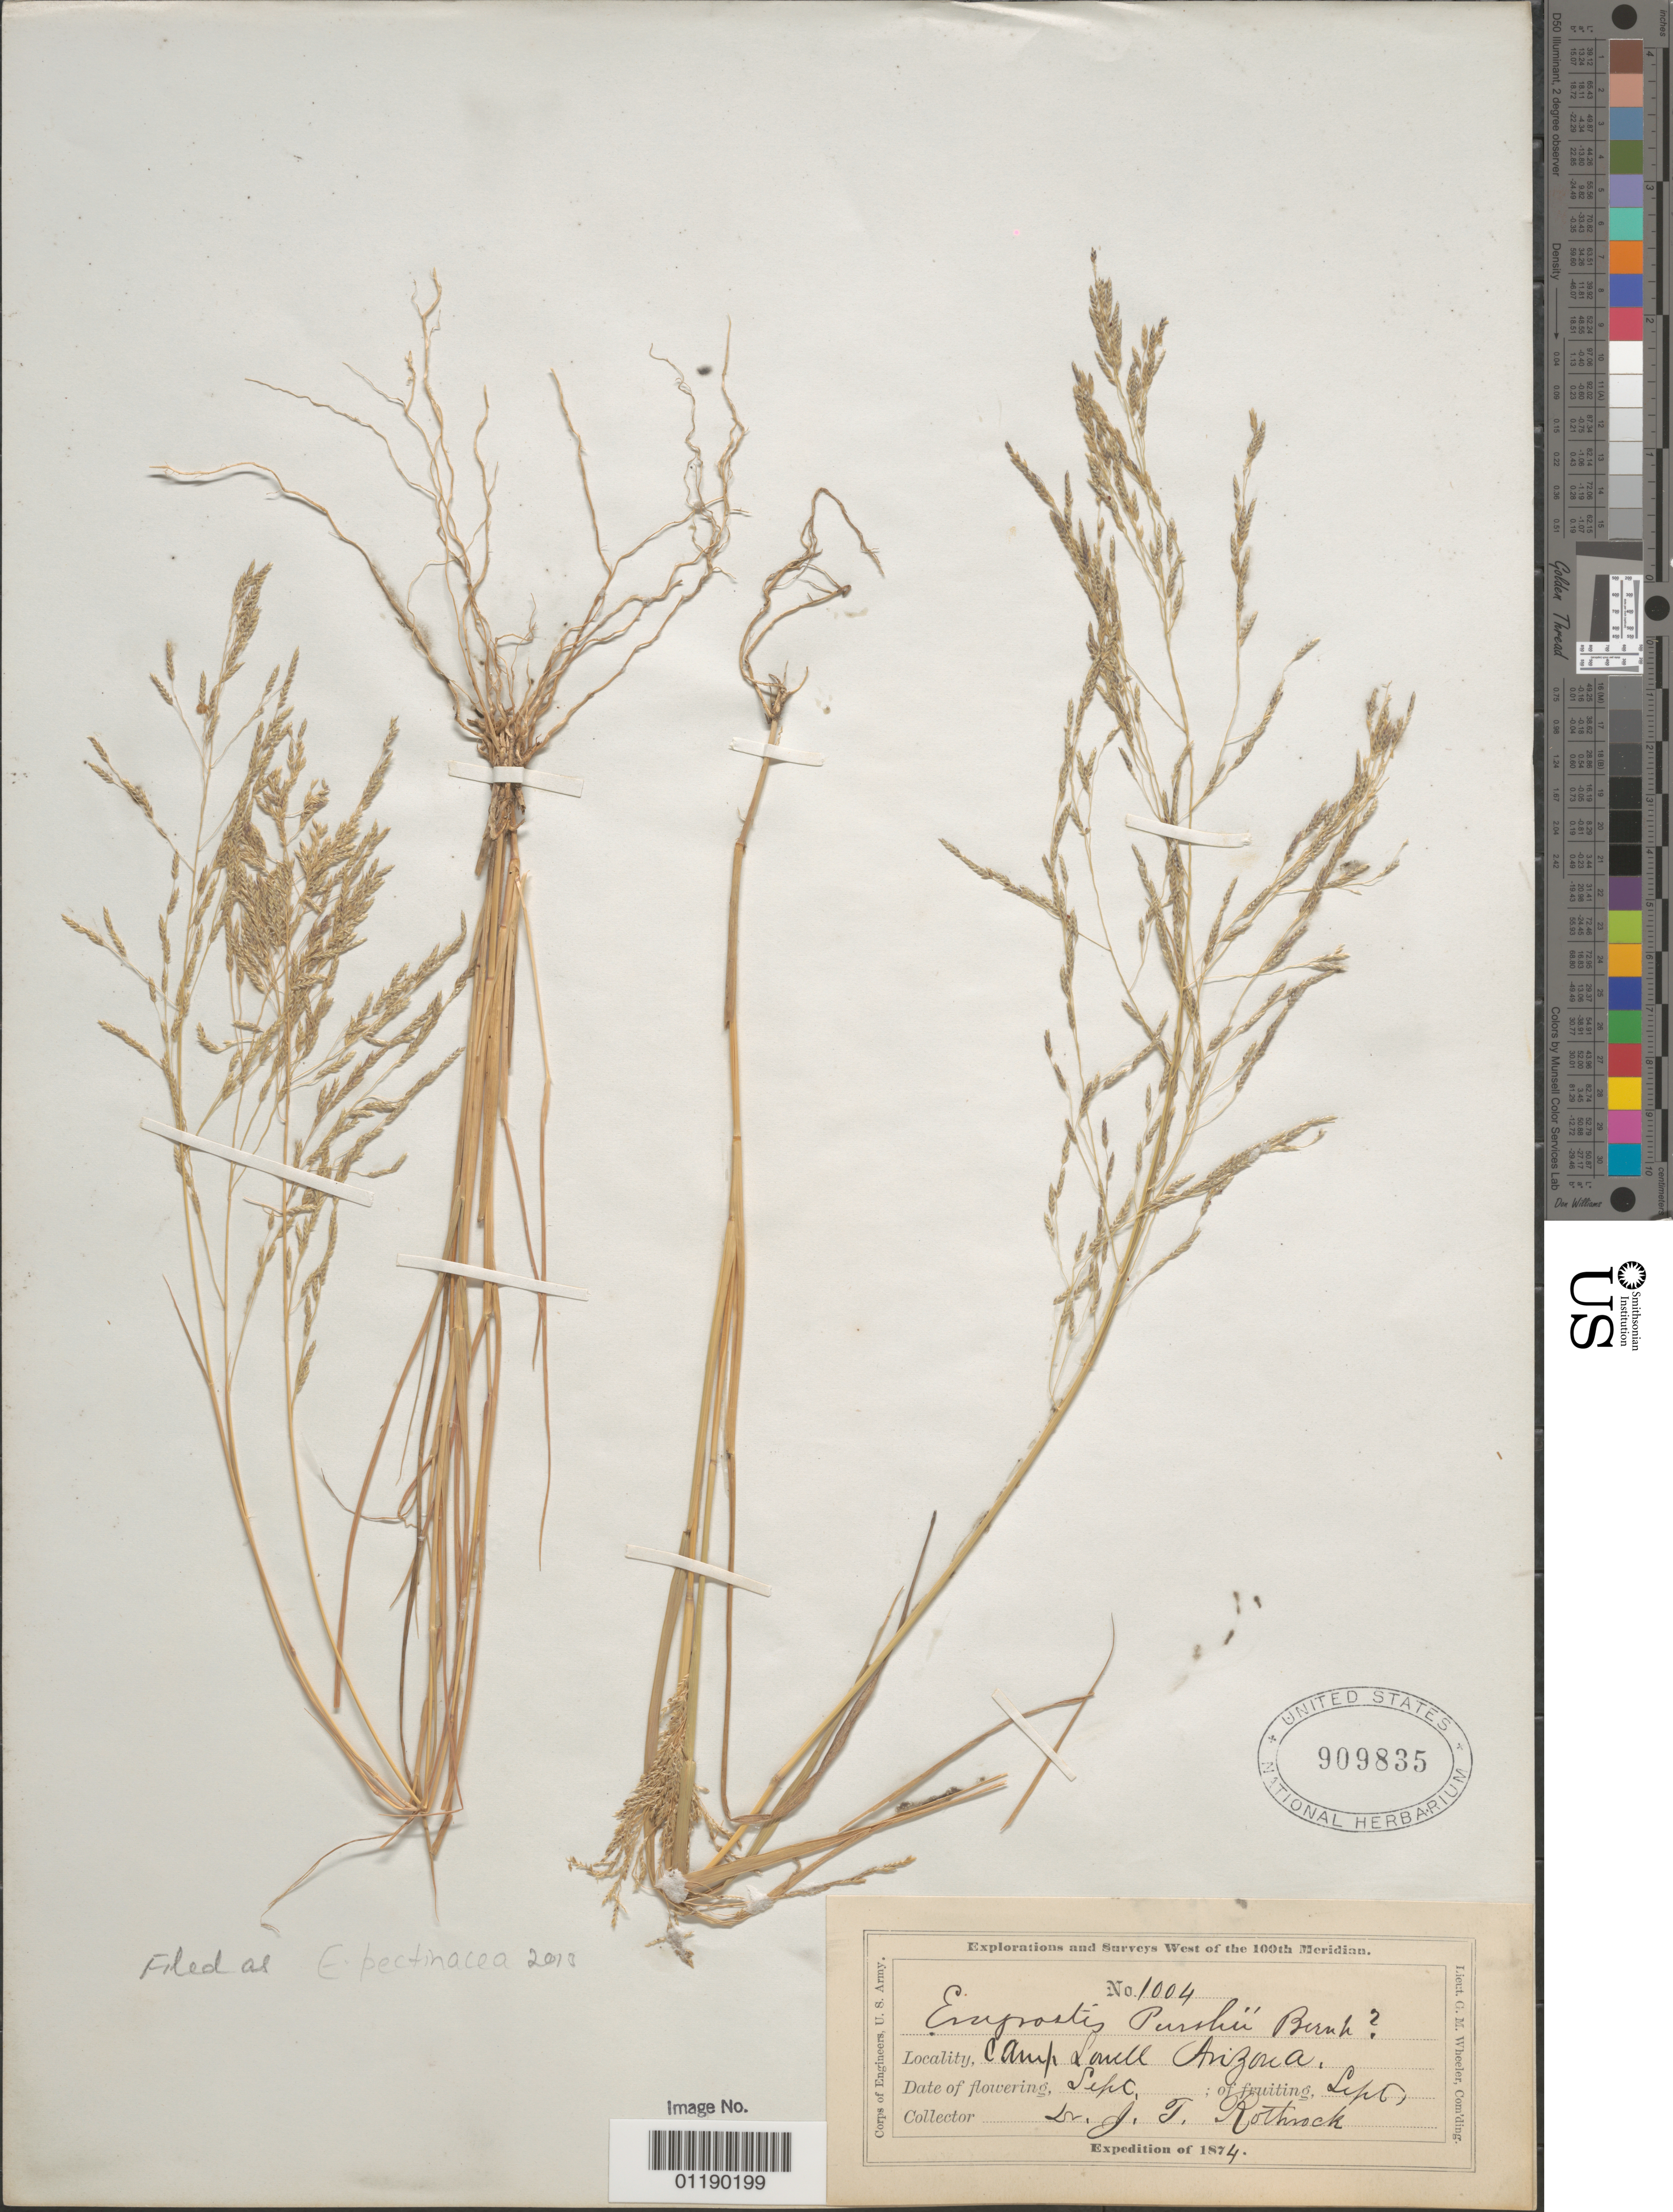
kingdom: Plantae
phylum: Tracheophyta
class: Liliopsida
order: Poales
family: Poaceae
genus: Eragrostis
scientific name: Eragrostis purshii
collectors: J. T. Rothrock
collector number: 1004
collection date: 1874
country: United States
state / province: Arizona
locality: Camp Lowell.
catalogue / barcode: US 909835